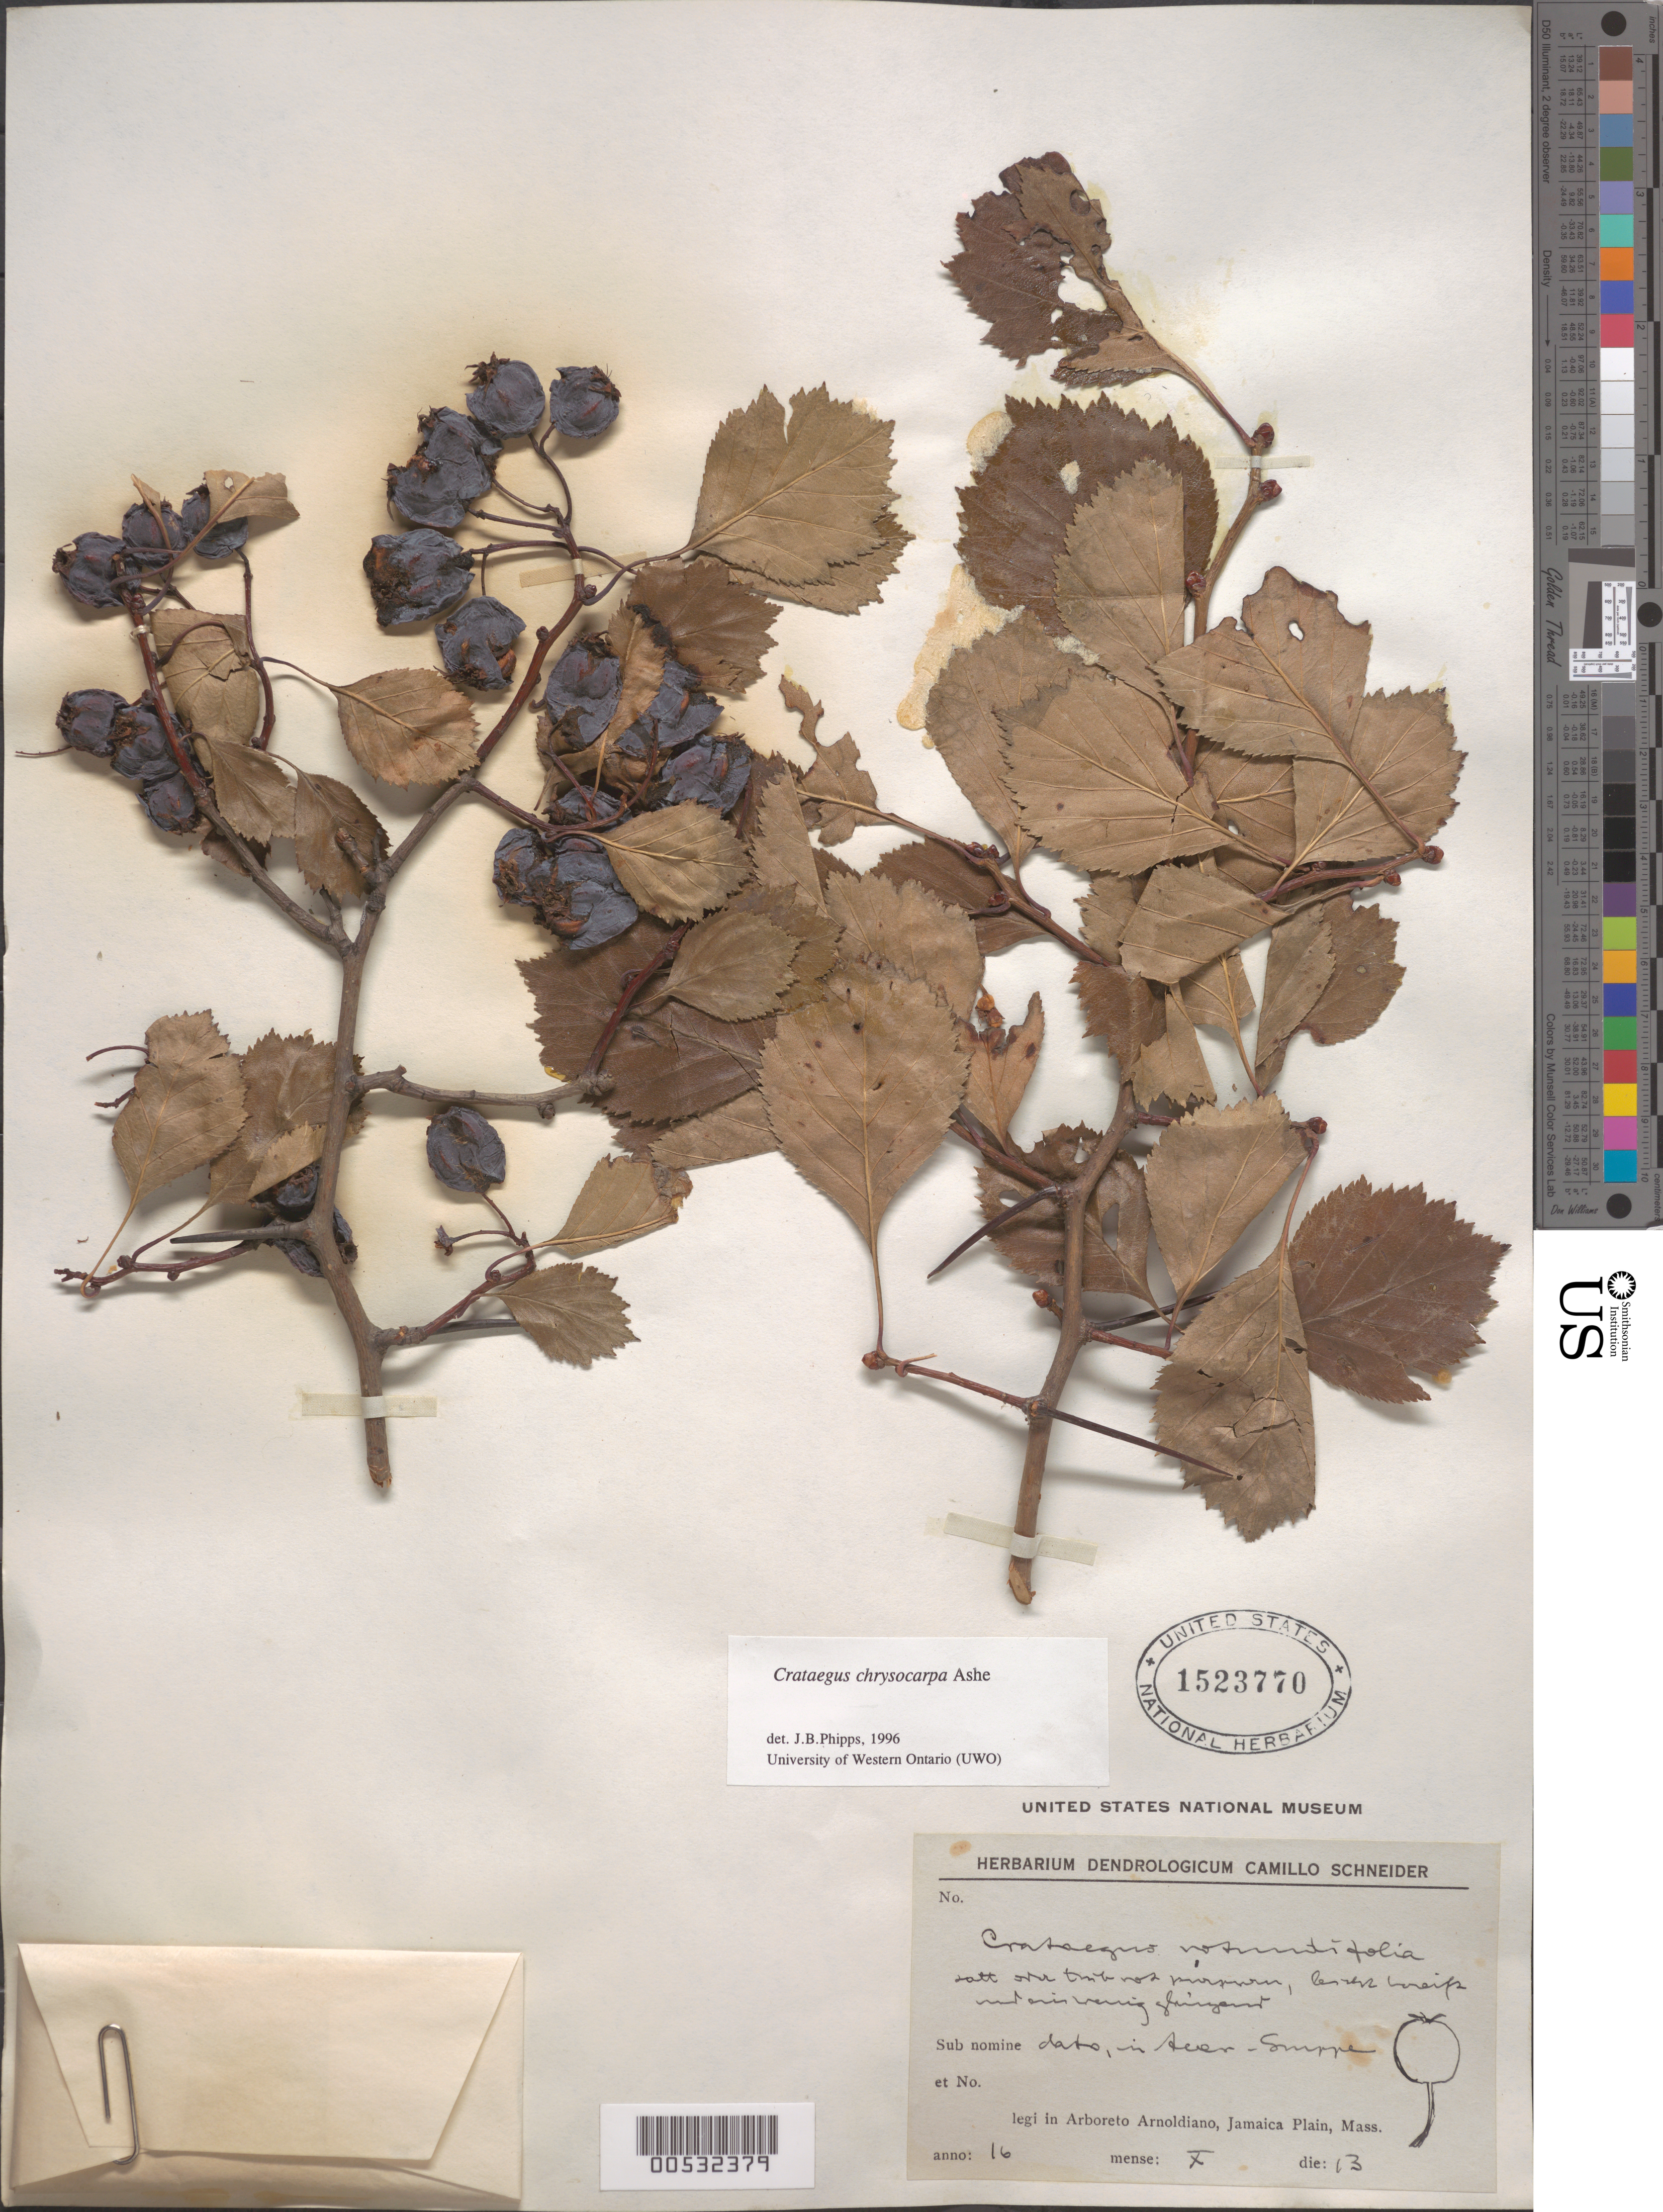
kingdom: Plantae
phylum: Tracheophyta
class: Magnoliopsida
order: Rosales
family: Rosaceae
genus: Crataegus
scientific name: Crataegus chrysocarpa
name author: Ashe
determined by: Phipps, James B., (UWO), University of Western Ontario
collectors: ex herb. Dendrologicum C. Schneider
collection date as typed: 13 Oct 1916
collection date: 1916-10-13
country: United States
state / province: Massachusetts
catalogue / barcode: US 1523770